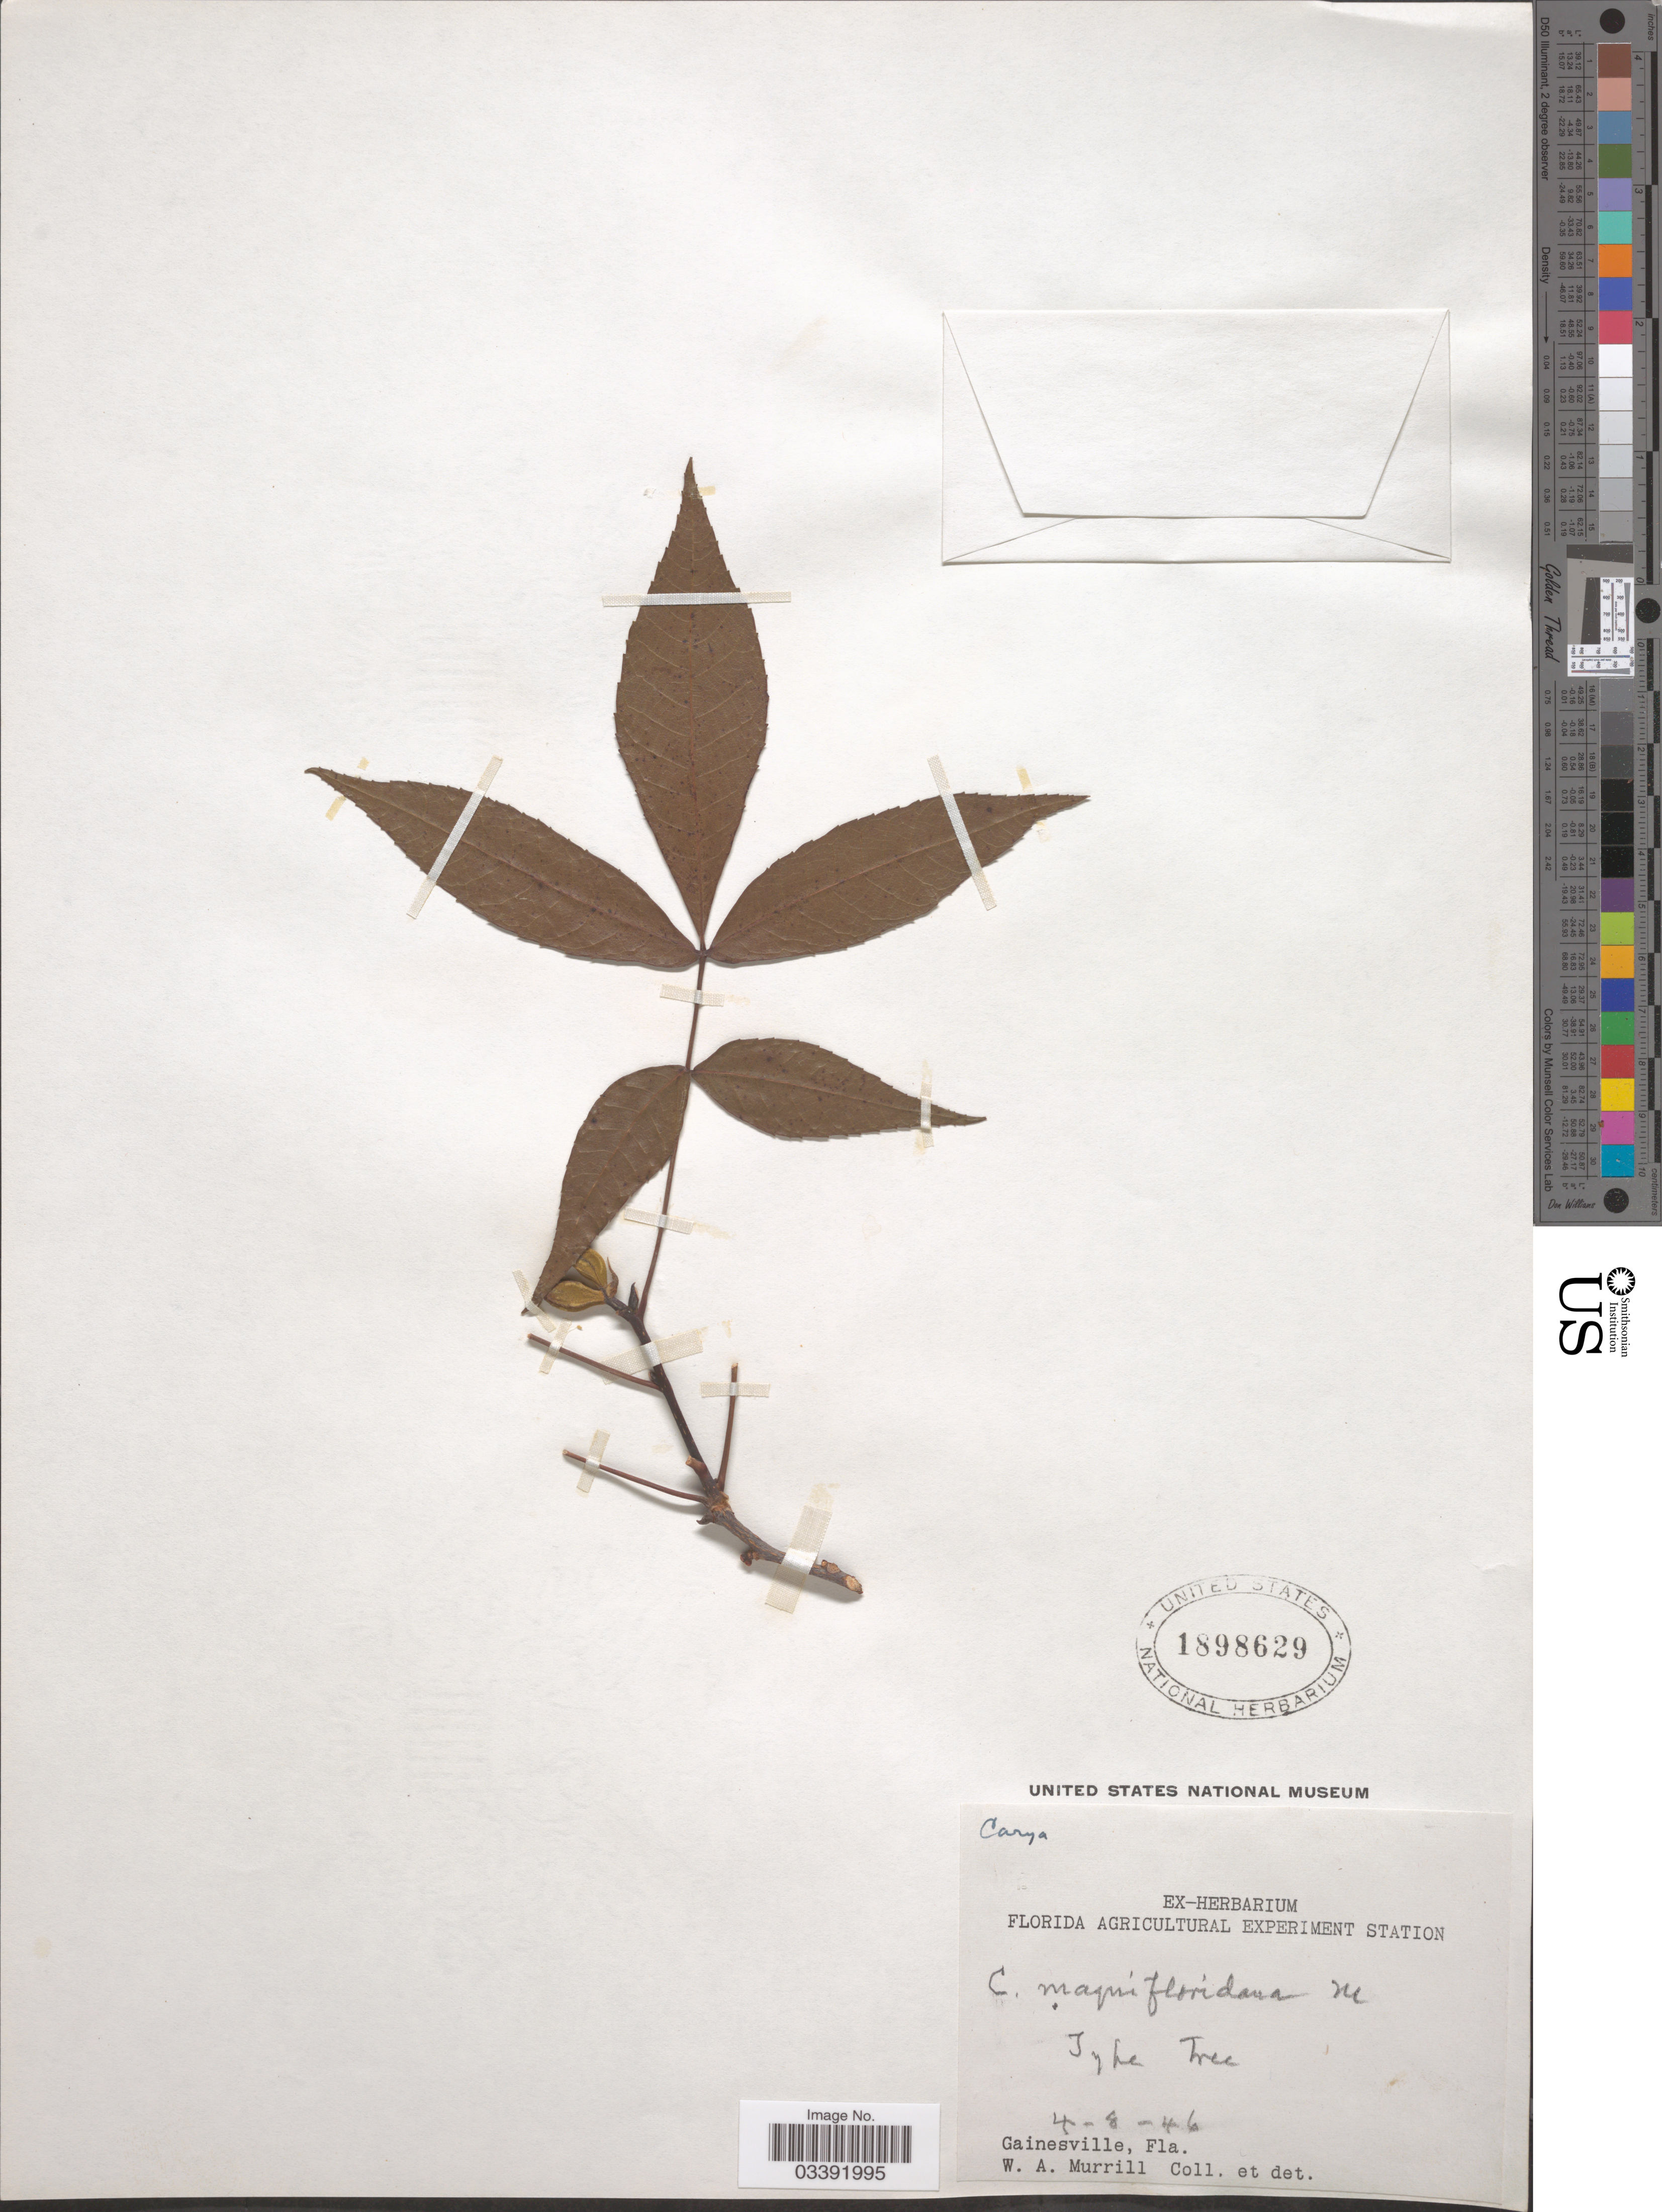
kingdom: Plantae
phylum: Tracheophyta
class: Magnoliopsida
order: Fagales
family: Juglandaceae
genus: Carya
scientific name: Carya magnifloridana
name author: Murrill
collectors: W. A. Murrill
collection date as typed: Transcribed d/m/y: 8/4/46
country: United States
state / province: Florida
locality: Gainesville.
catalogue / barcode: US 1898629